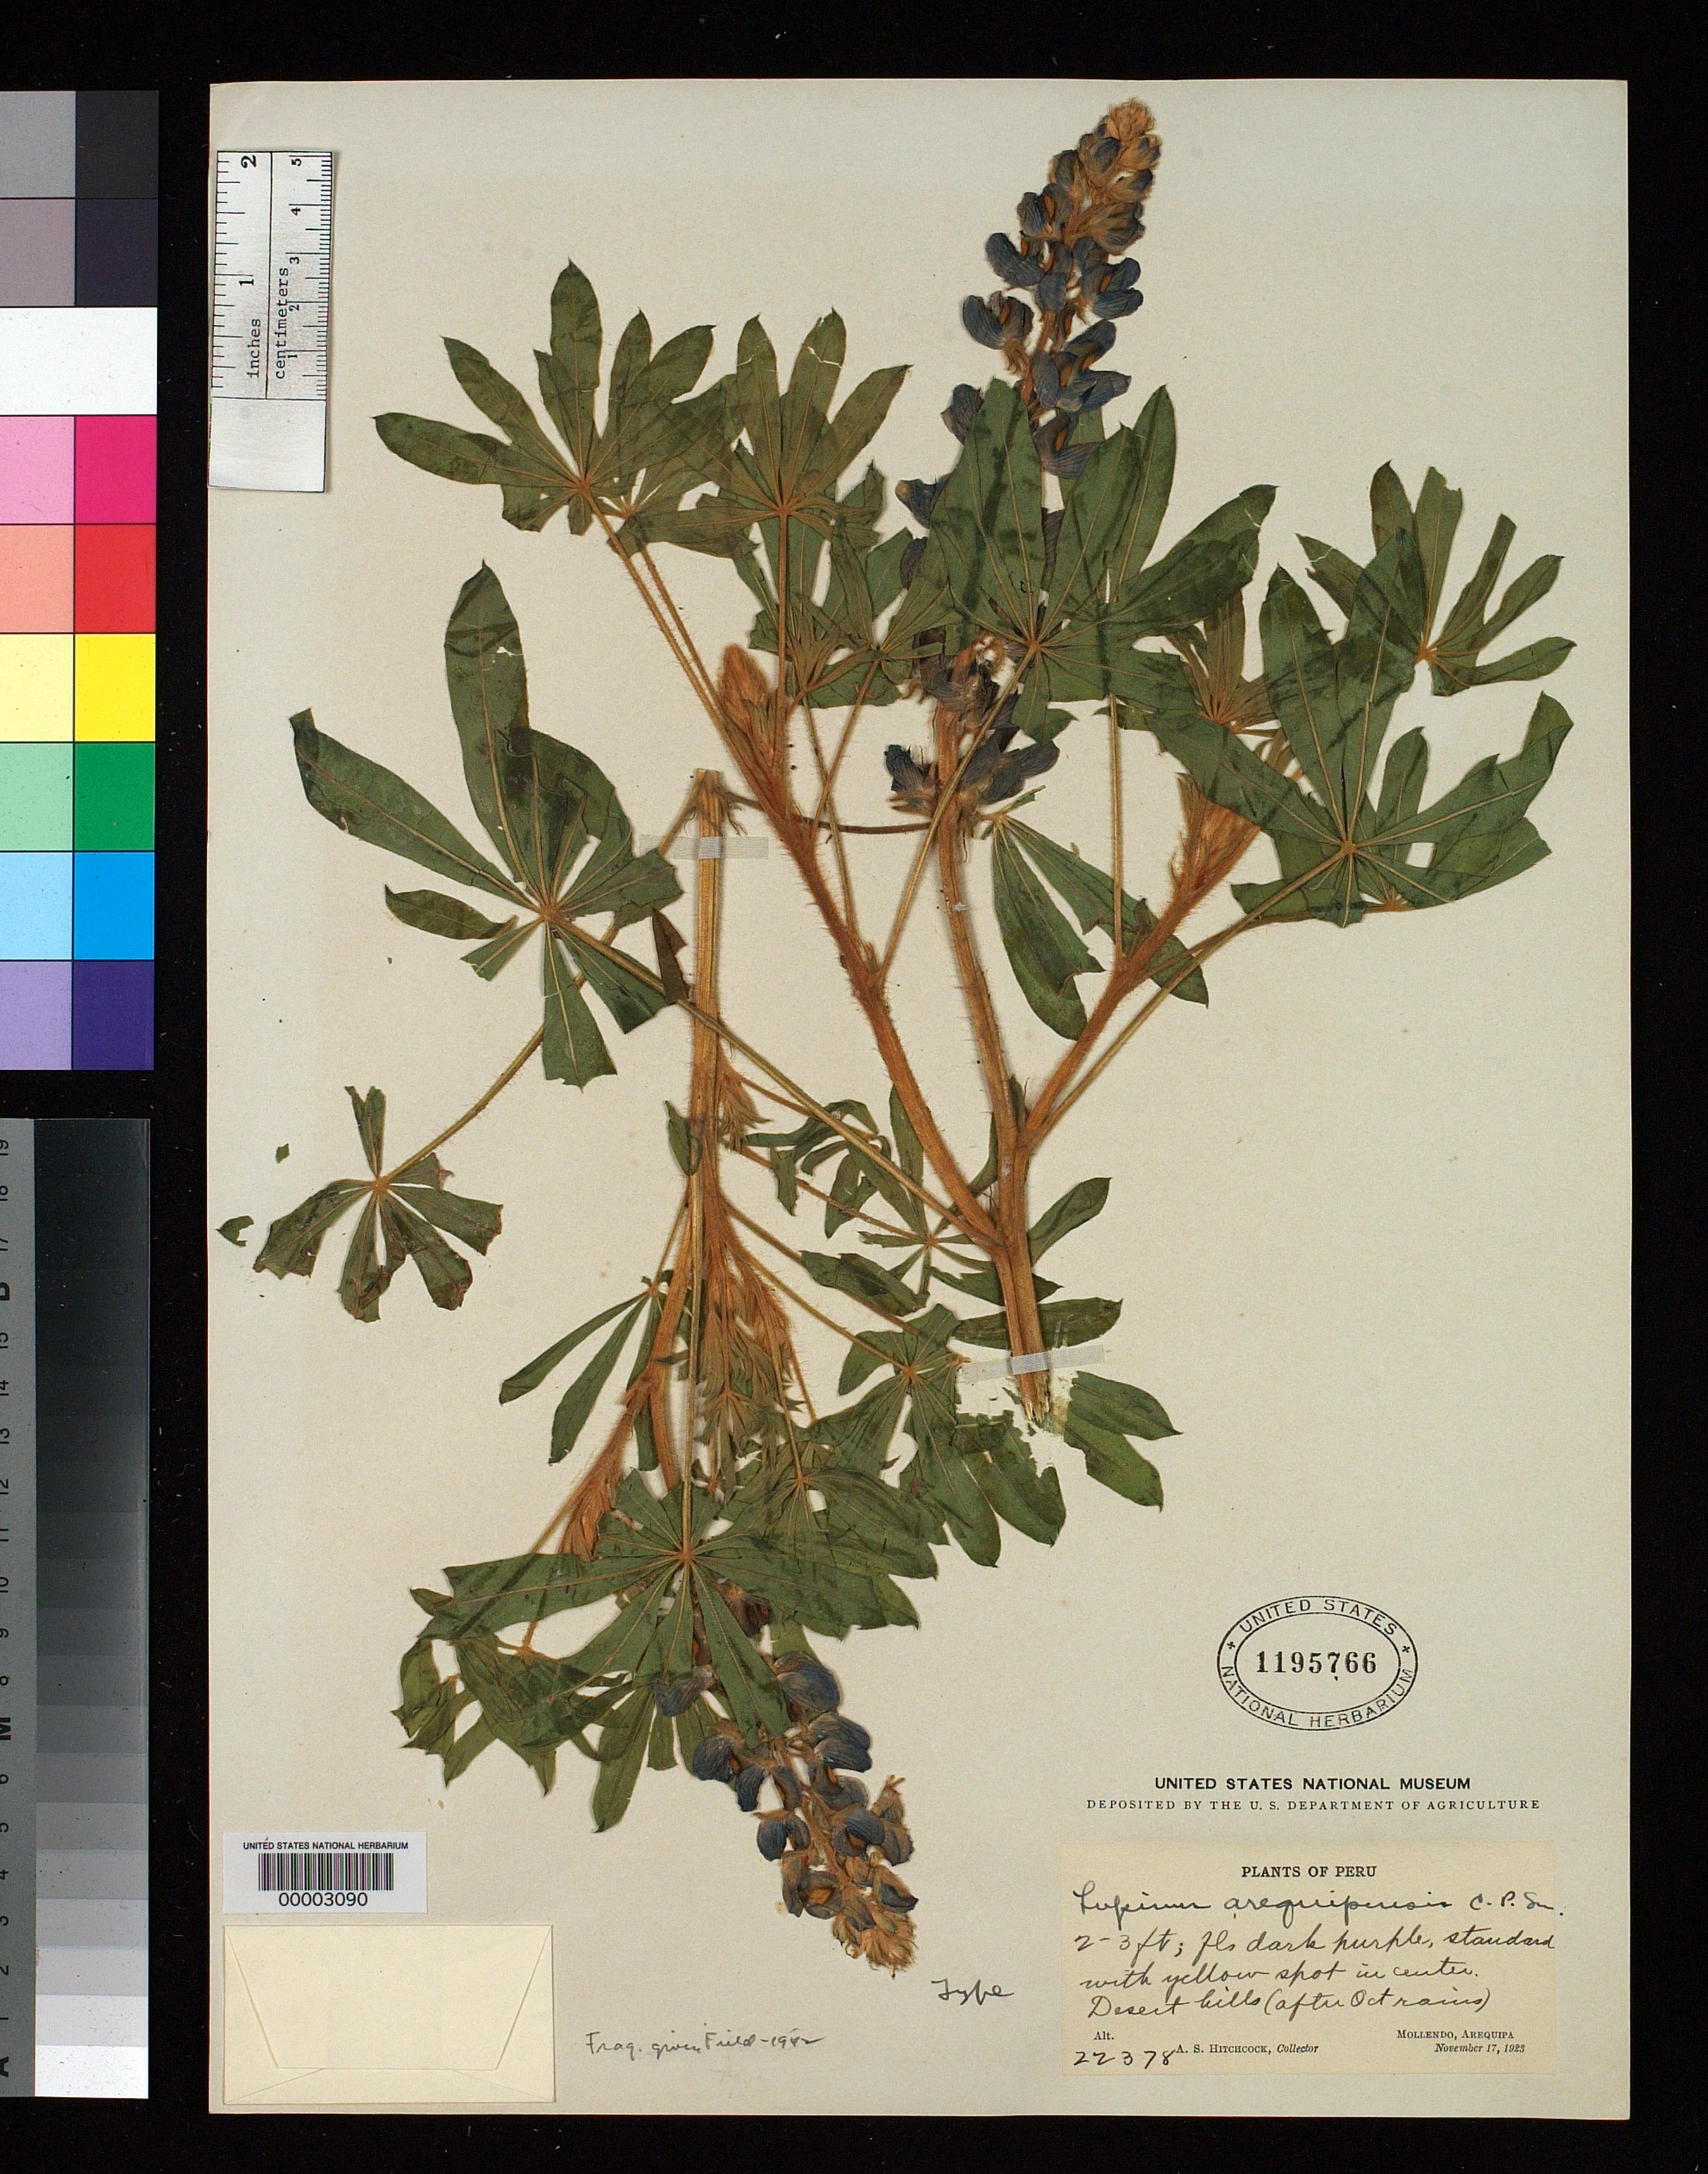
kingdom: Plantae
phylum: Tracheophyta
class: Magnoliopsida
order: Fabales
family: Fabaceae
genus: Lupinus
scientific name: Lupinus arequipensis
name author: C.P. Sm.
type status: Holotype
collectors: A. S. Hitchcock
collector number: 22378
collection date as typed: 17 Nov 1923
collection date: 1923-11-17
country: Peru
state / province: Arequipa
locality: Mollendo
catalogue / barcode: US 1195766